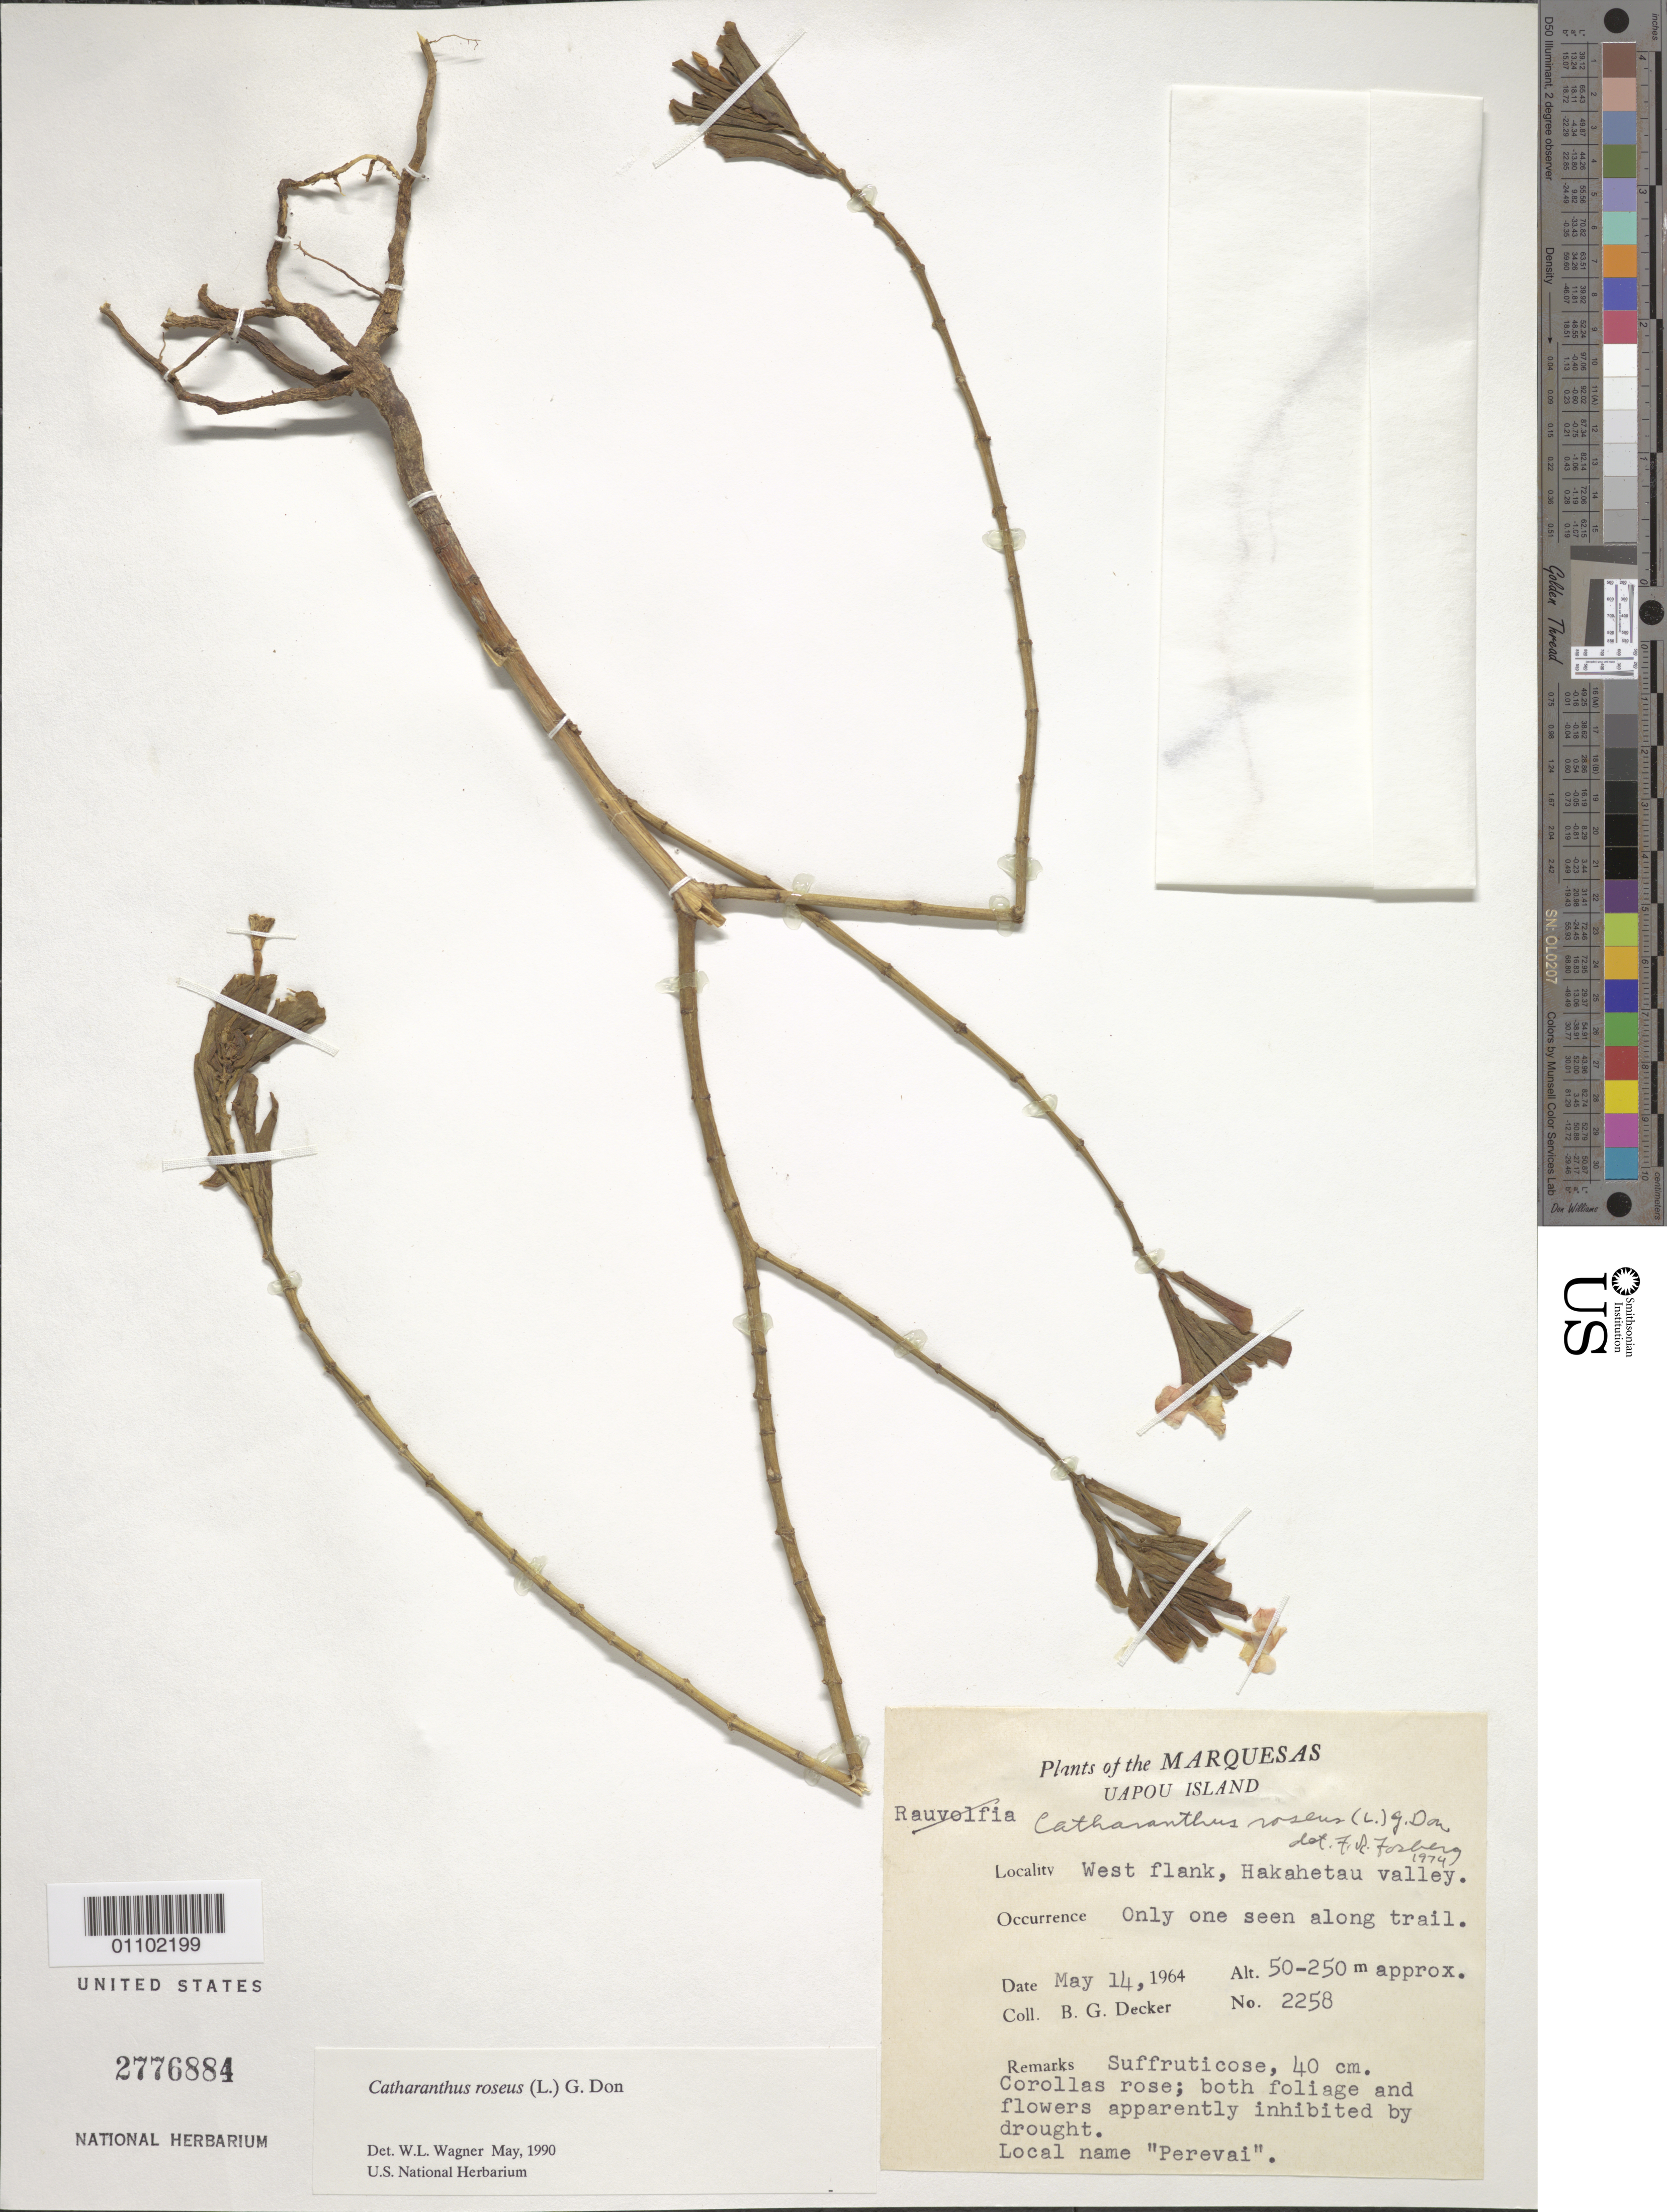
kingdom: Plantae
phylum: Tracheophyta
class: Magnoliopsida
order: Gentianales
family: Apocynaceae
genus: Catharanthus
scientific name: Catharanthus roseus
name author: (L.) G. Don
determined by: Wagner, W. L., (BOT), Smithsonian Institution - National Museum of Natural History (UNITED STATES)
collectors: B. G. Decker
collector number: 2258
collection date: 1964-05-14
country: French Polynesia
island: Ua Pou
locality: Hakahetau Valley, W flank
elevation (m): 50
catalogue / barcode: US 2776884